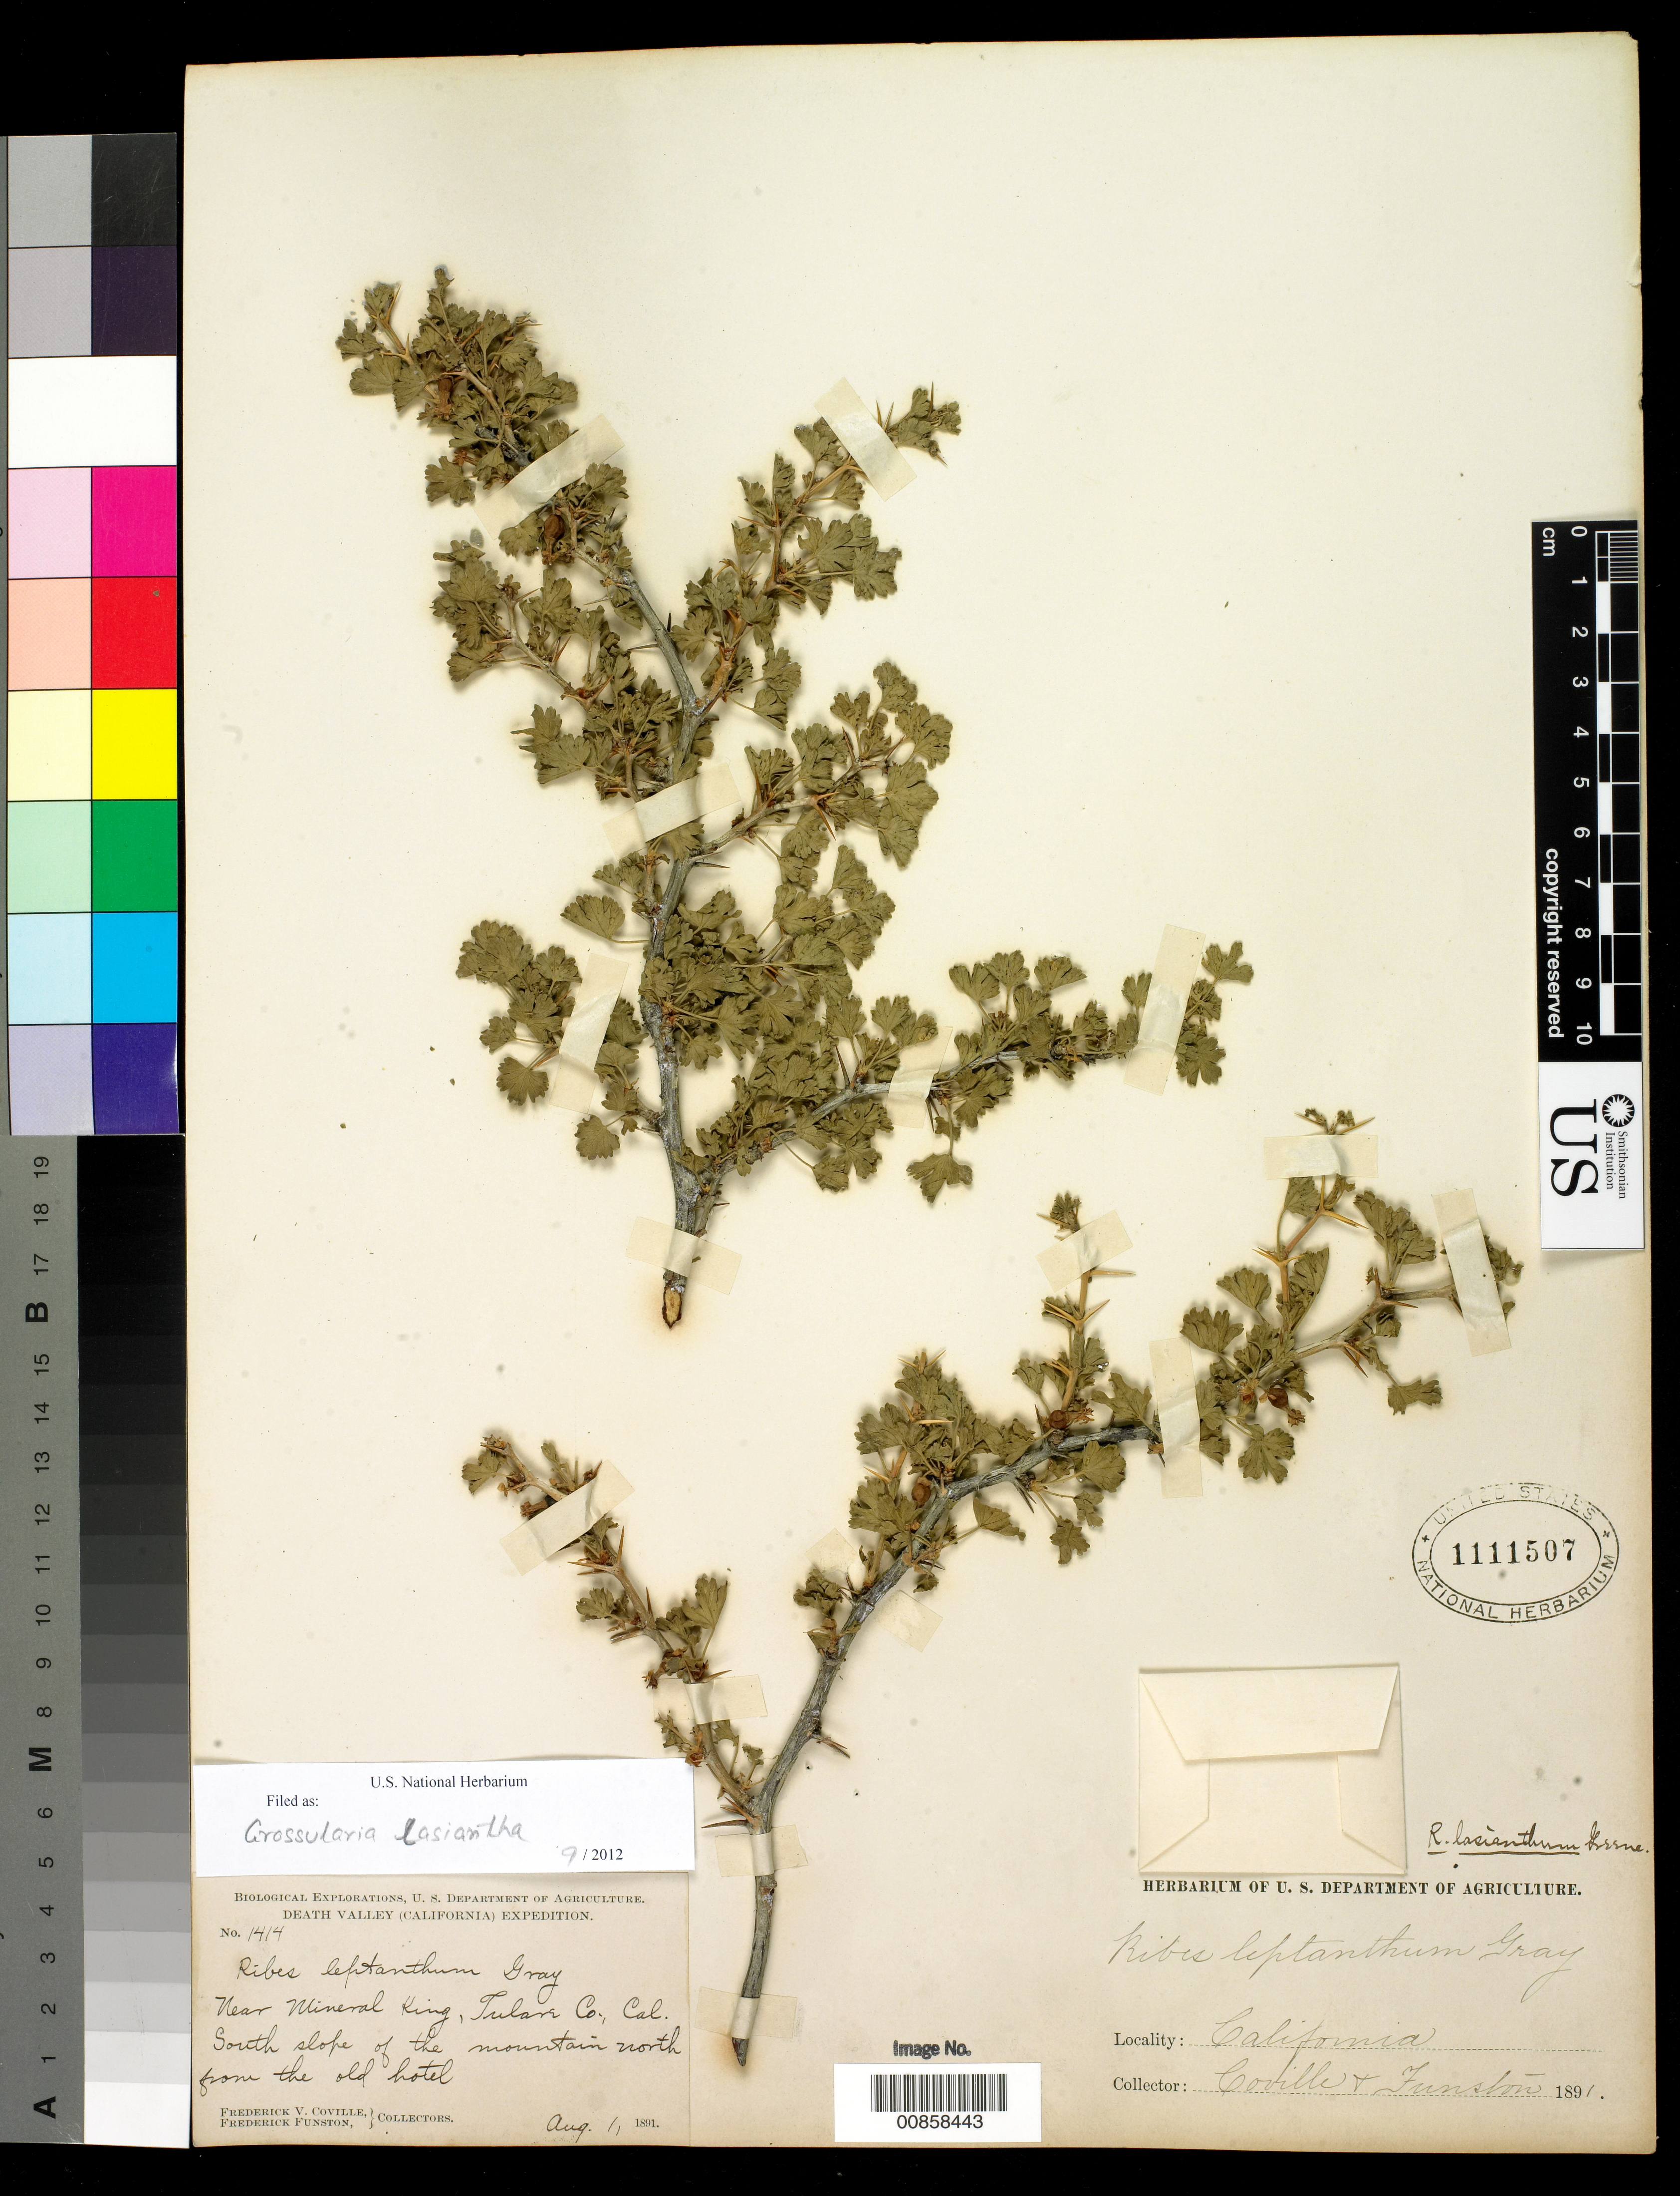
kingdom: Plantae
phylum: Tracheophyta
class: Magnoliopsida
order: Saxifragales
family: Grossulariaceae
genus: Ribes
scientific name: Ribes lasianthum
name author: Greene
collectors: F. V. Coville & F. Funston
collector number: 1414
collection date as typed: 01 Aug 1891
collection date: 1891-08-01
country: United States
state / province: California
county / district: Tulare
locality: Near Mineral King, south slope of the mountain north from the hotel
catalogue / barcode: US 1111507